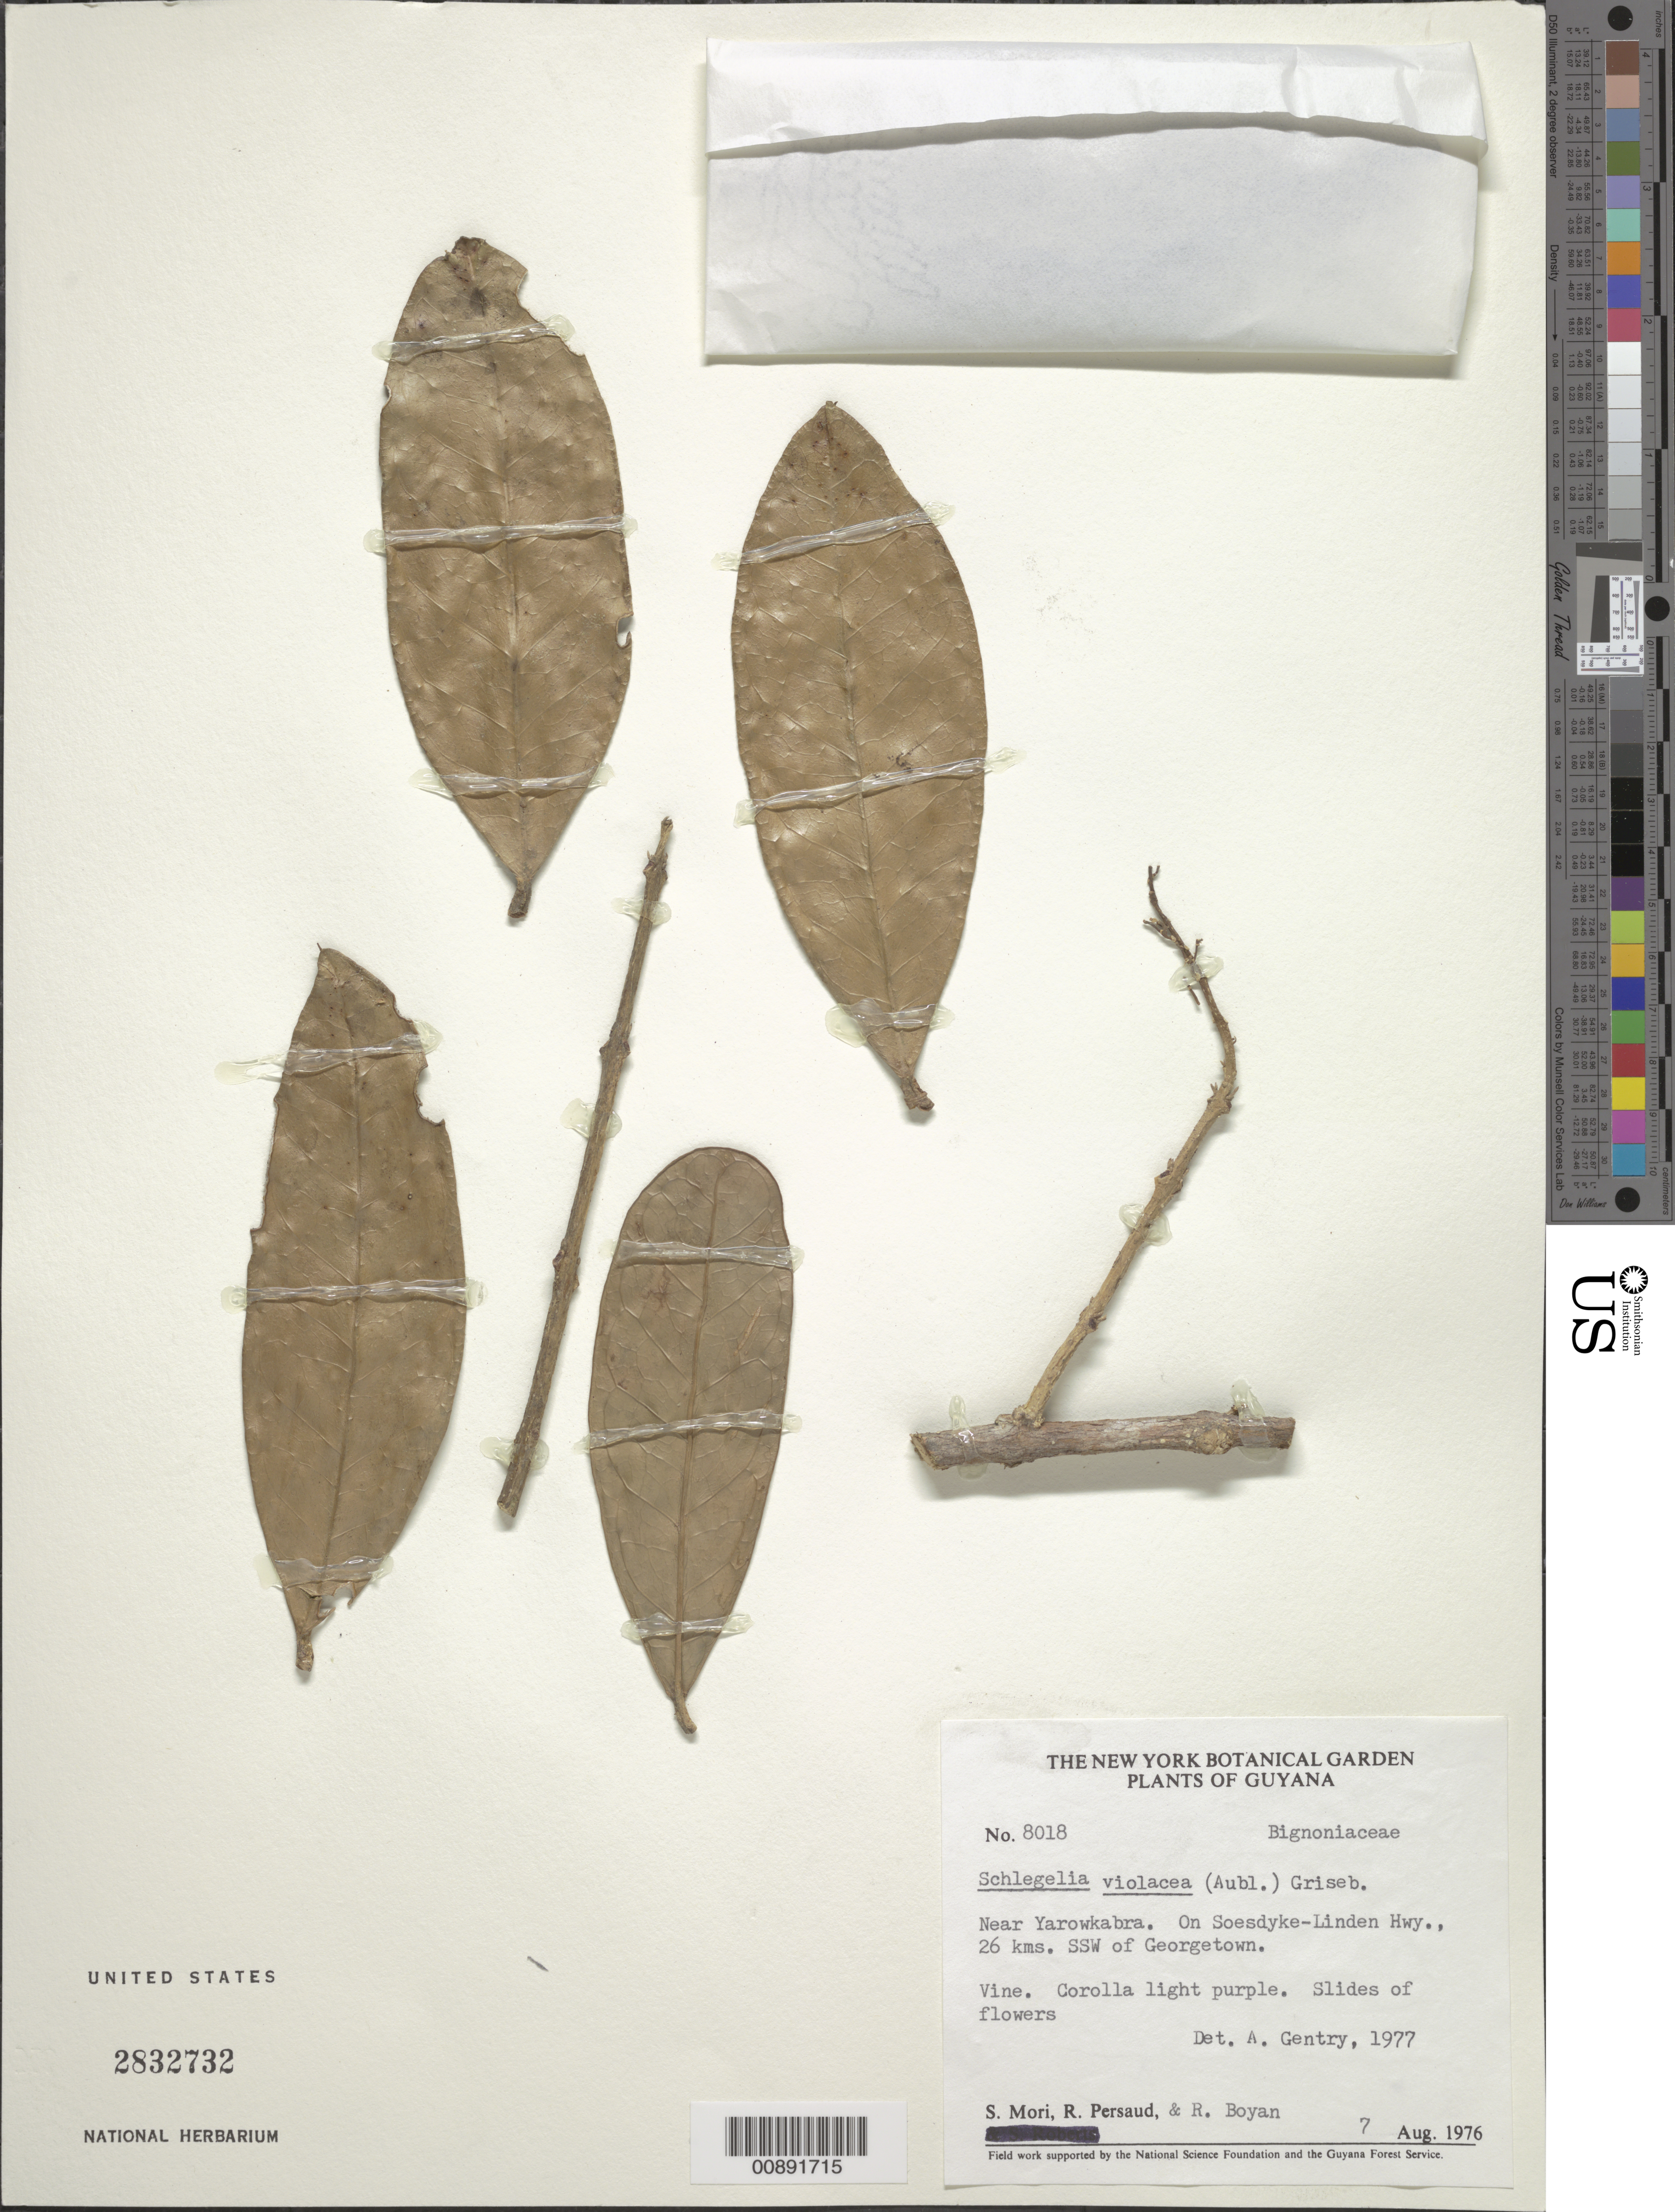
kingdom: Plantae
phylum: Tracheophyta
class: Magnoliopsida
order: Lamiales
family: Schlegeliaceae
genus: Schlegelia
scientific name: Schlegelia violacea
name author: (Aubl.) Griseb.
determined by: Gentry, A. H.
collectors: S. Mori, R. Persaud & R. Boyan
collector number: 8018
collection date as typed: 7-Aug-76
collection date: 1976-08-07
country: Guyana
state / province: U. Demerara-Berbice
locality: Yarowkabra, ca. 26 km SSW of Georgetown on Linden-Soesdyke Hwy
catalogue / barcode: US 2832732